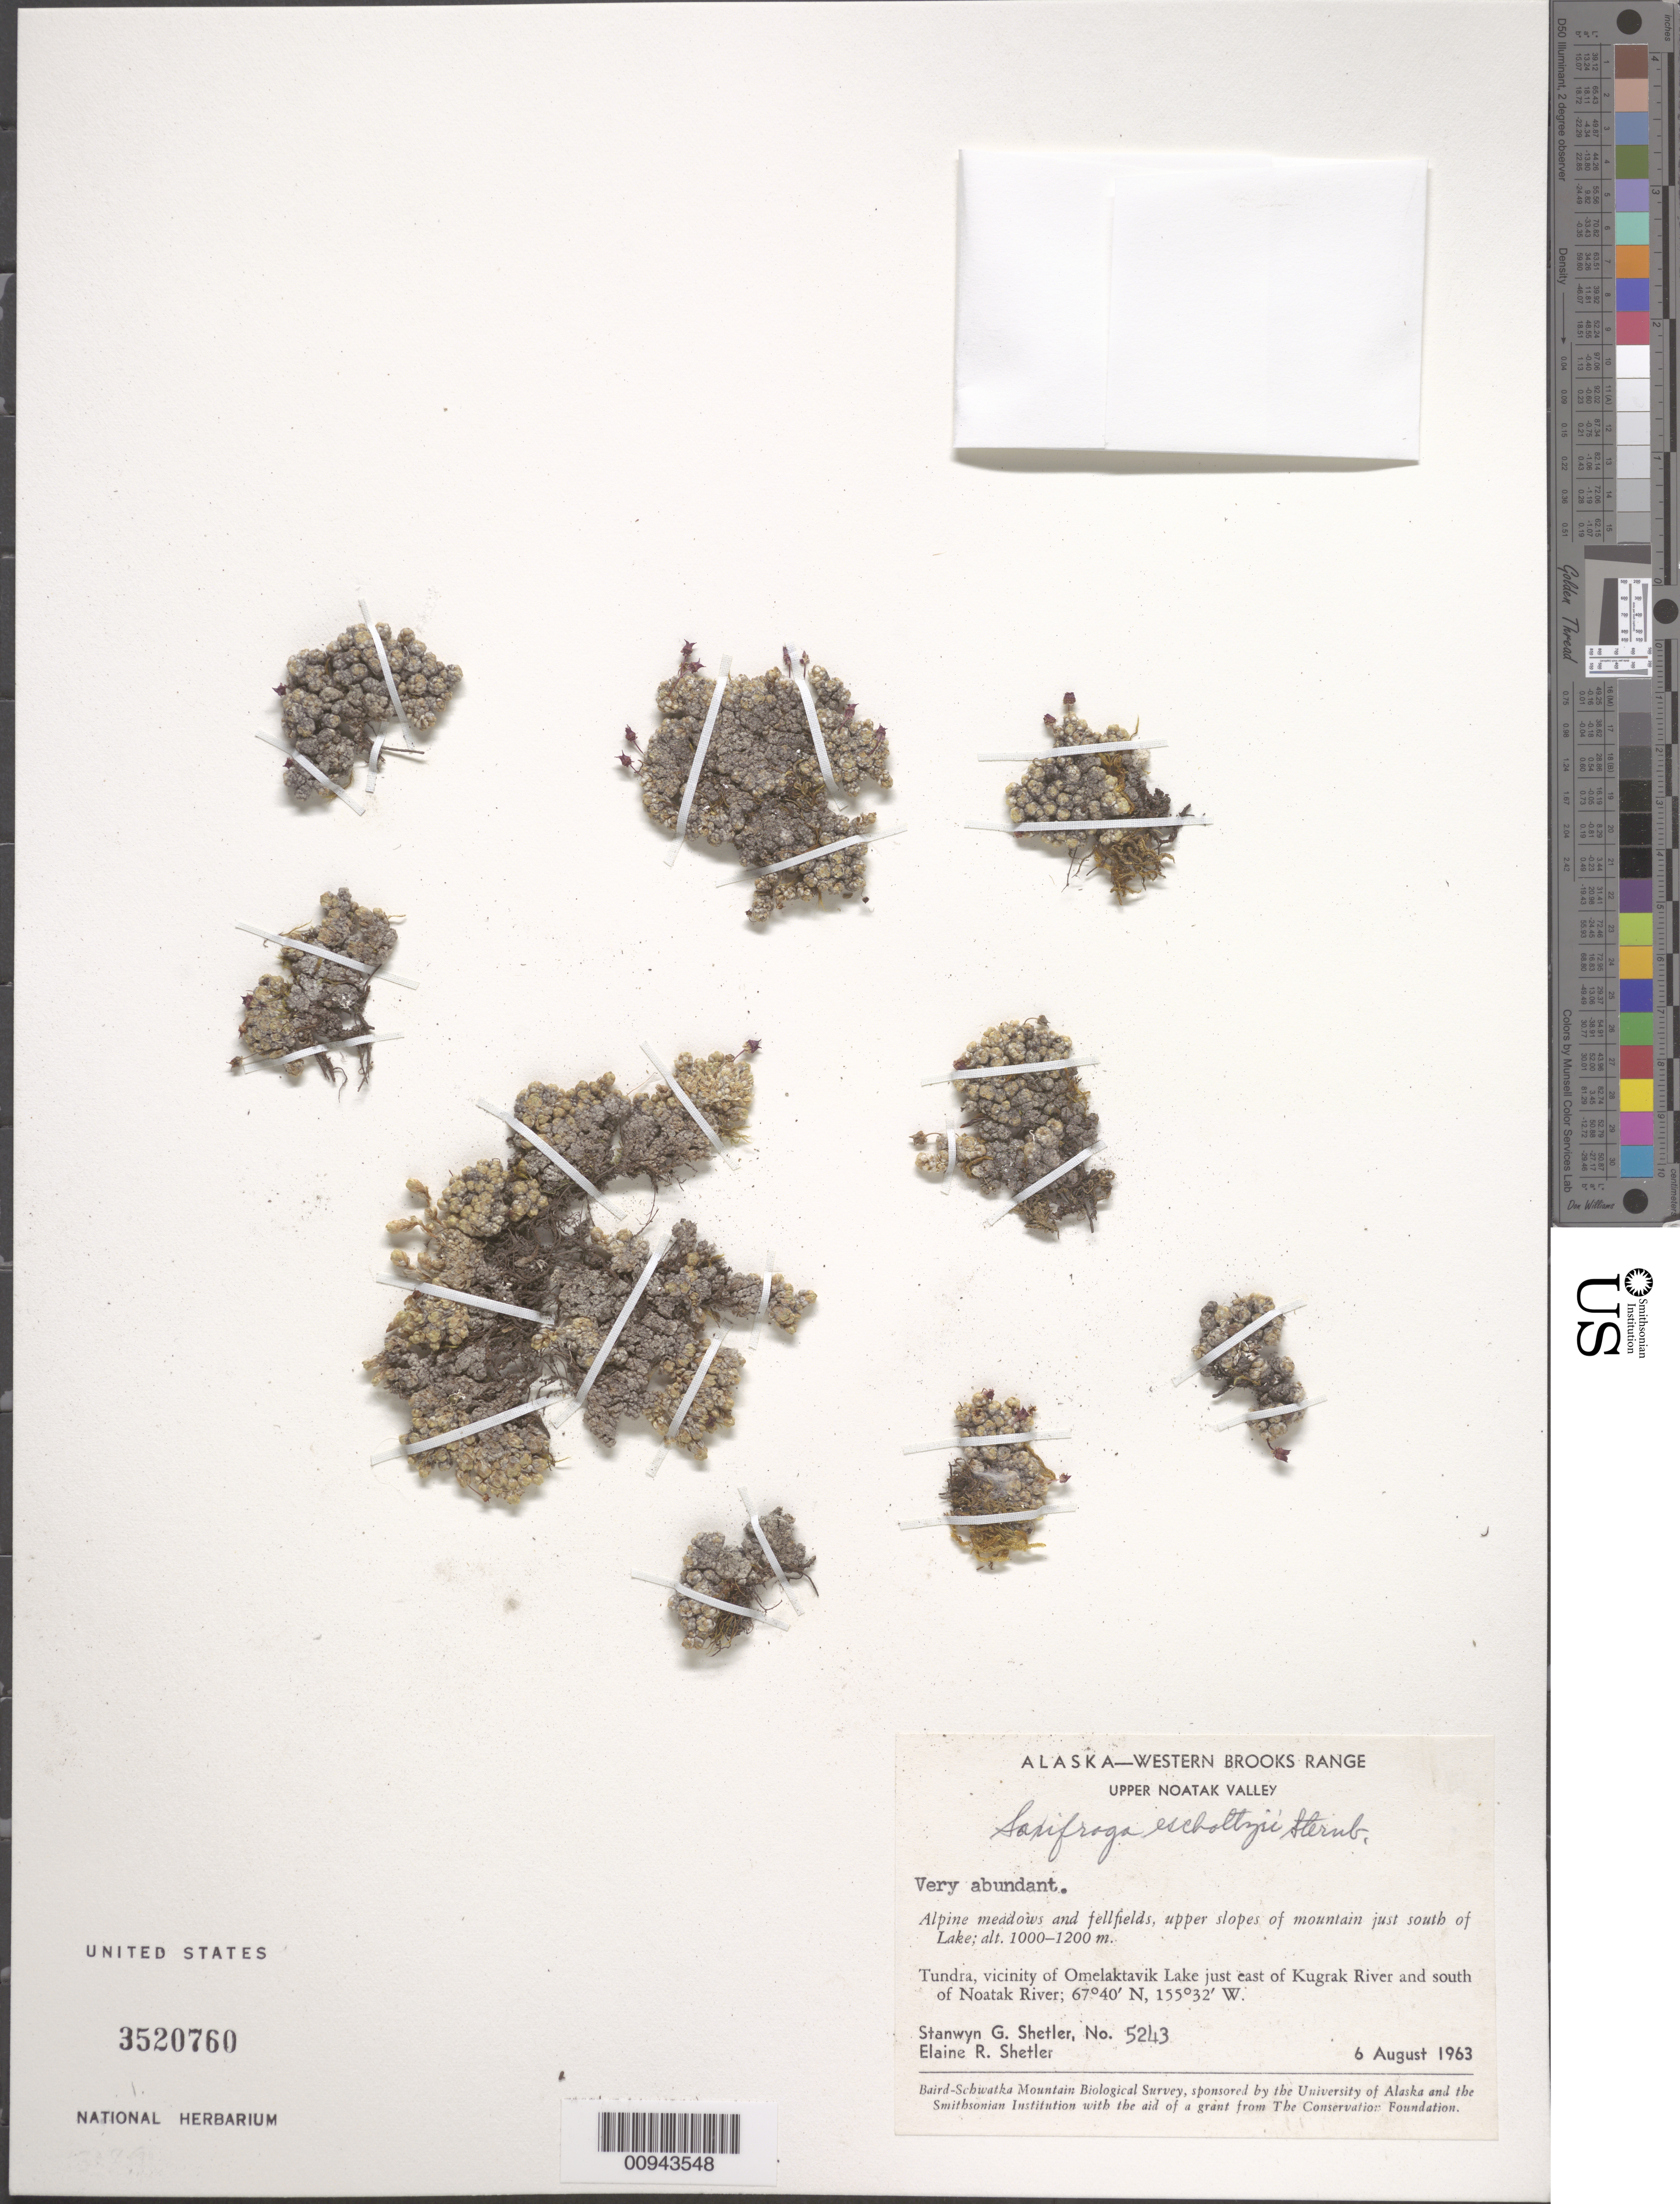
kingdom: Plantae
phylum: Tracheophyta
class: Liliopsida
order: Poales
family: Juncaceae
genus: Luzula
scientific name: Luzula arctica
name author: Blytt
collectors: S. Shetler & E. R. Shetler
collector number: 5242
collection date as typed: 06 Aug 1963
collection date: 1963-08-06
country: United States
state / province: Alaska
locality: Vicinity of Omelaktavik Lake just east of Kugrak River and south of Noatak River. Western Brooks Range, Upper Noatak Valley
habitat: Tundra. Grass-sedge heath on overgrown talus and solifluction slopes.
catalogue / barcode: US 3520760